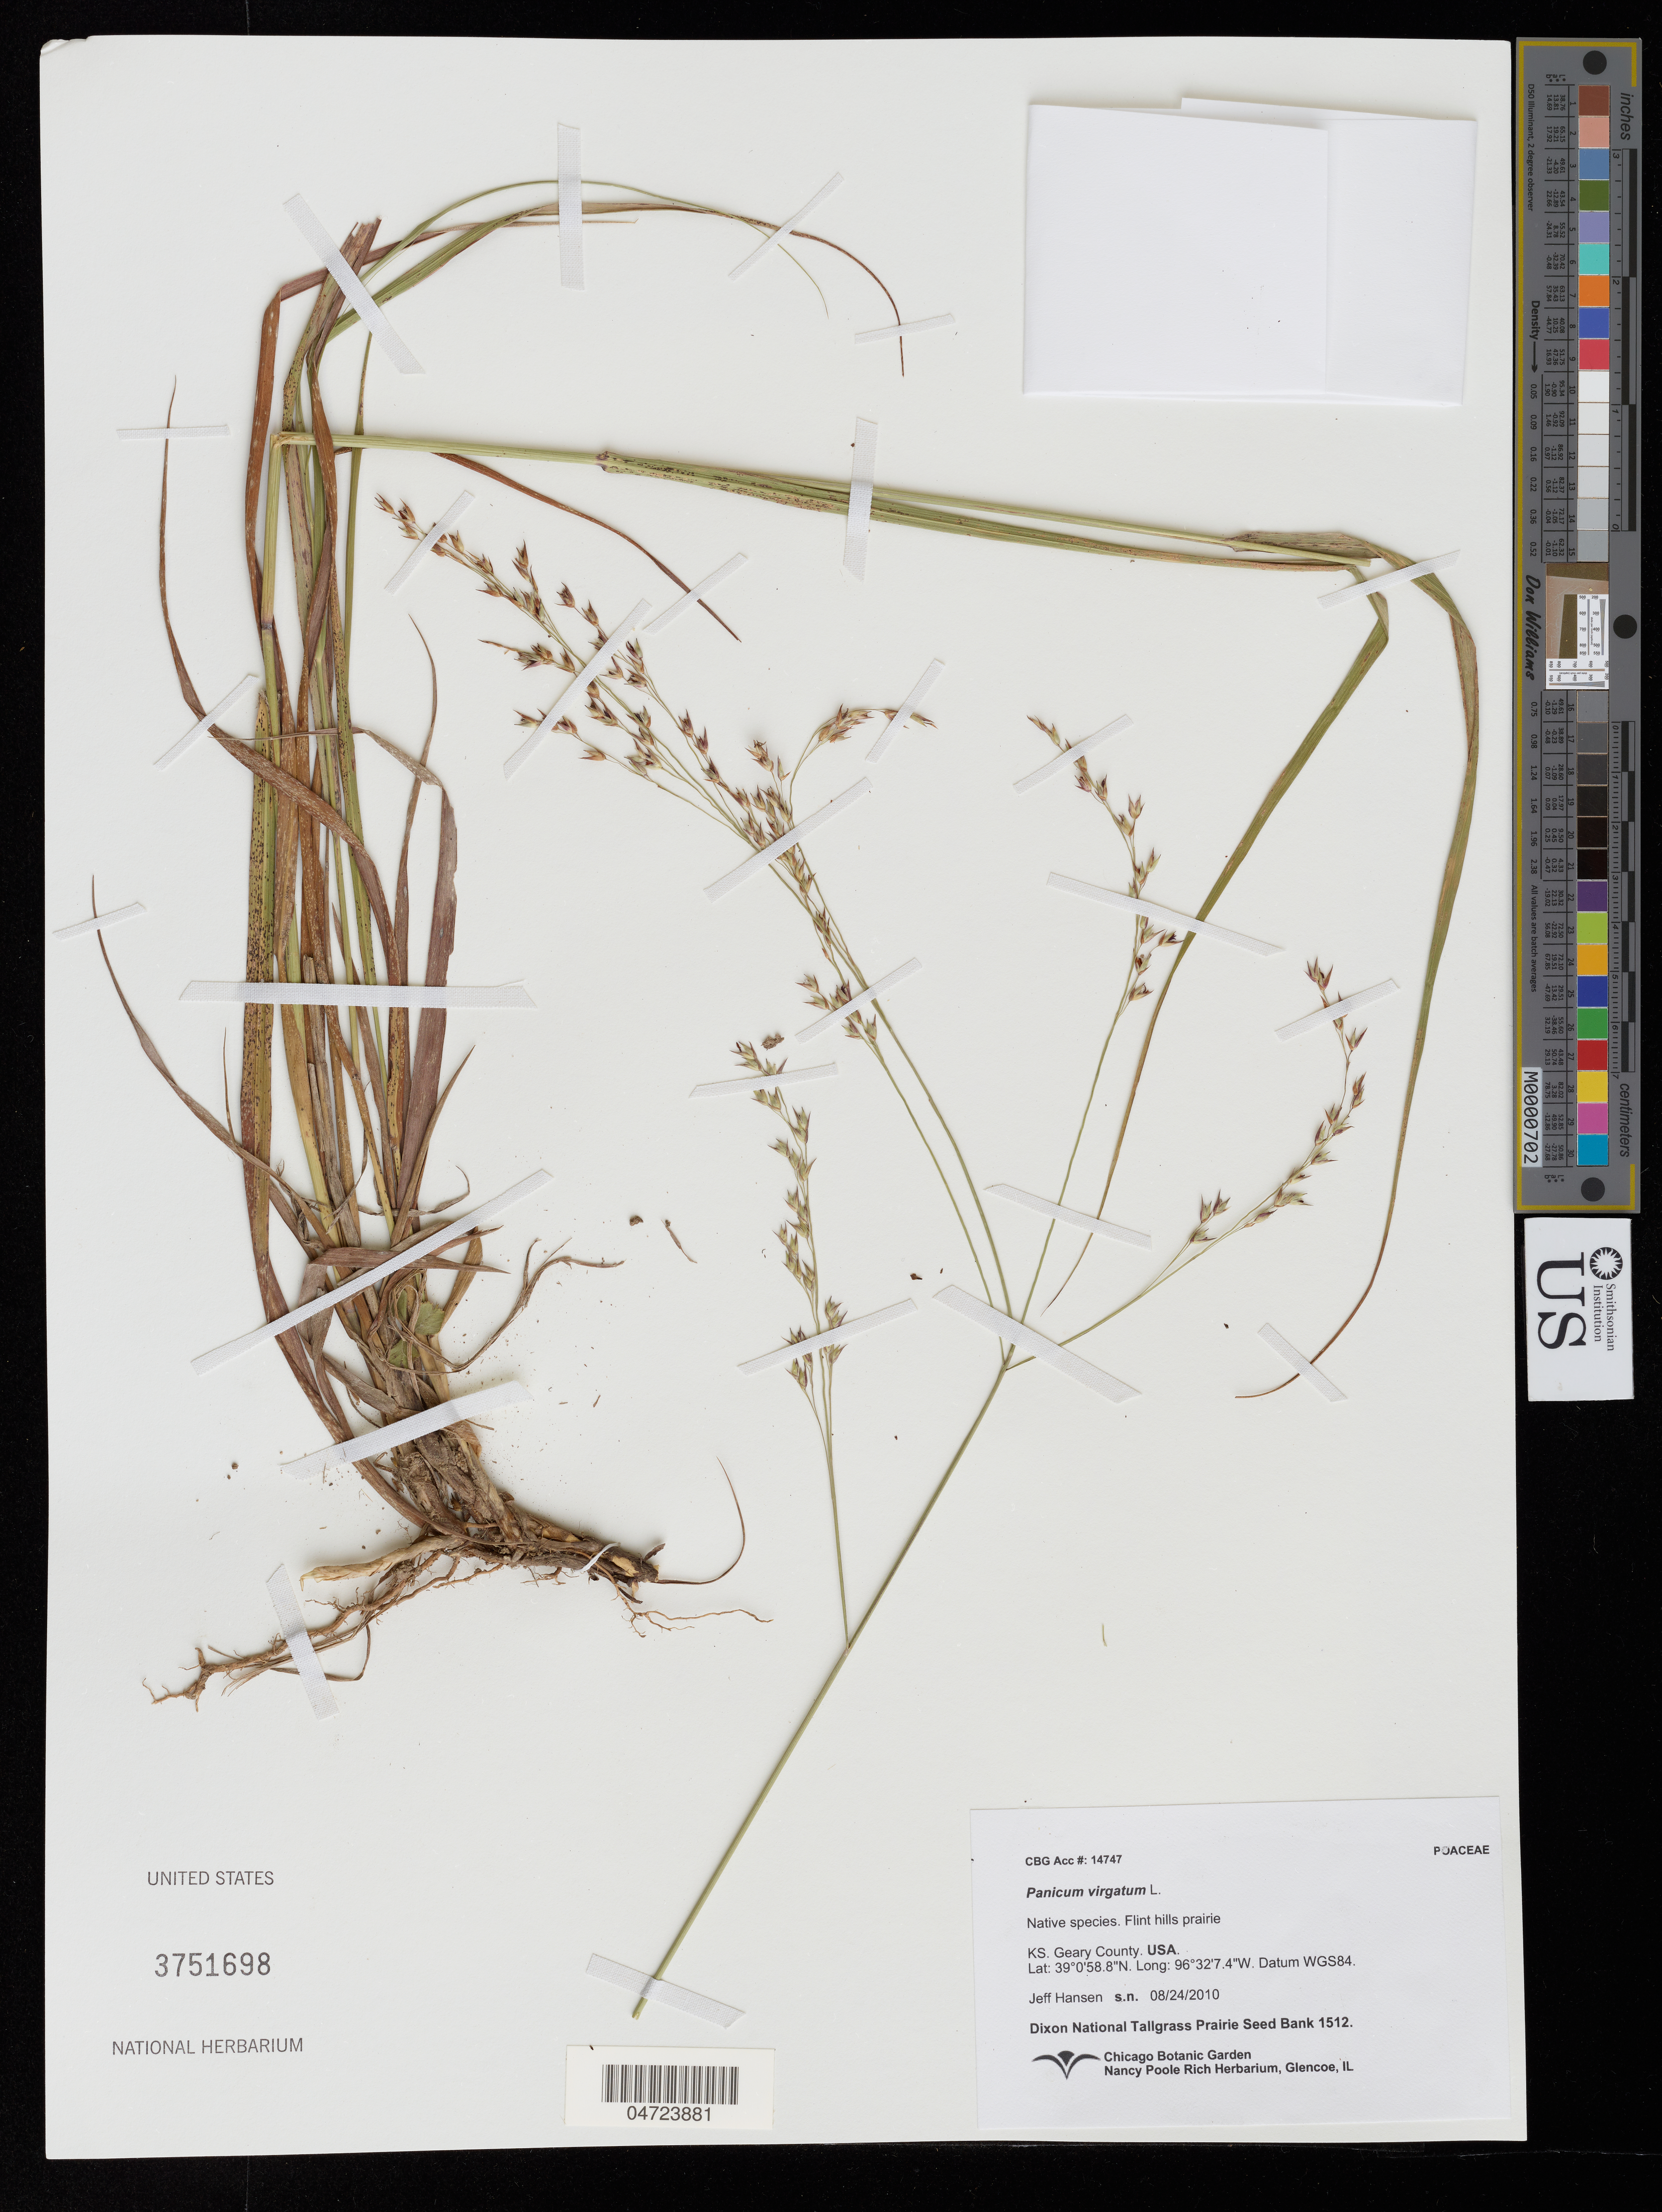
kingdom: Plantae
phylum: Tracheophyta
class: Liliopsida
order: Poales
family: Poaceae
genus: Panicum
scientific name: Panicum virgatum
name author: L.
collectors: J. Hansen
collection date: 2010-08-24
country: United States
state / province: Kansas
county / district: Geary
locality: Geary County.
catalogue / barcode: US 3751698